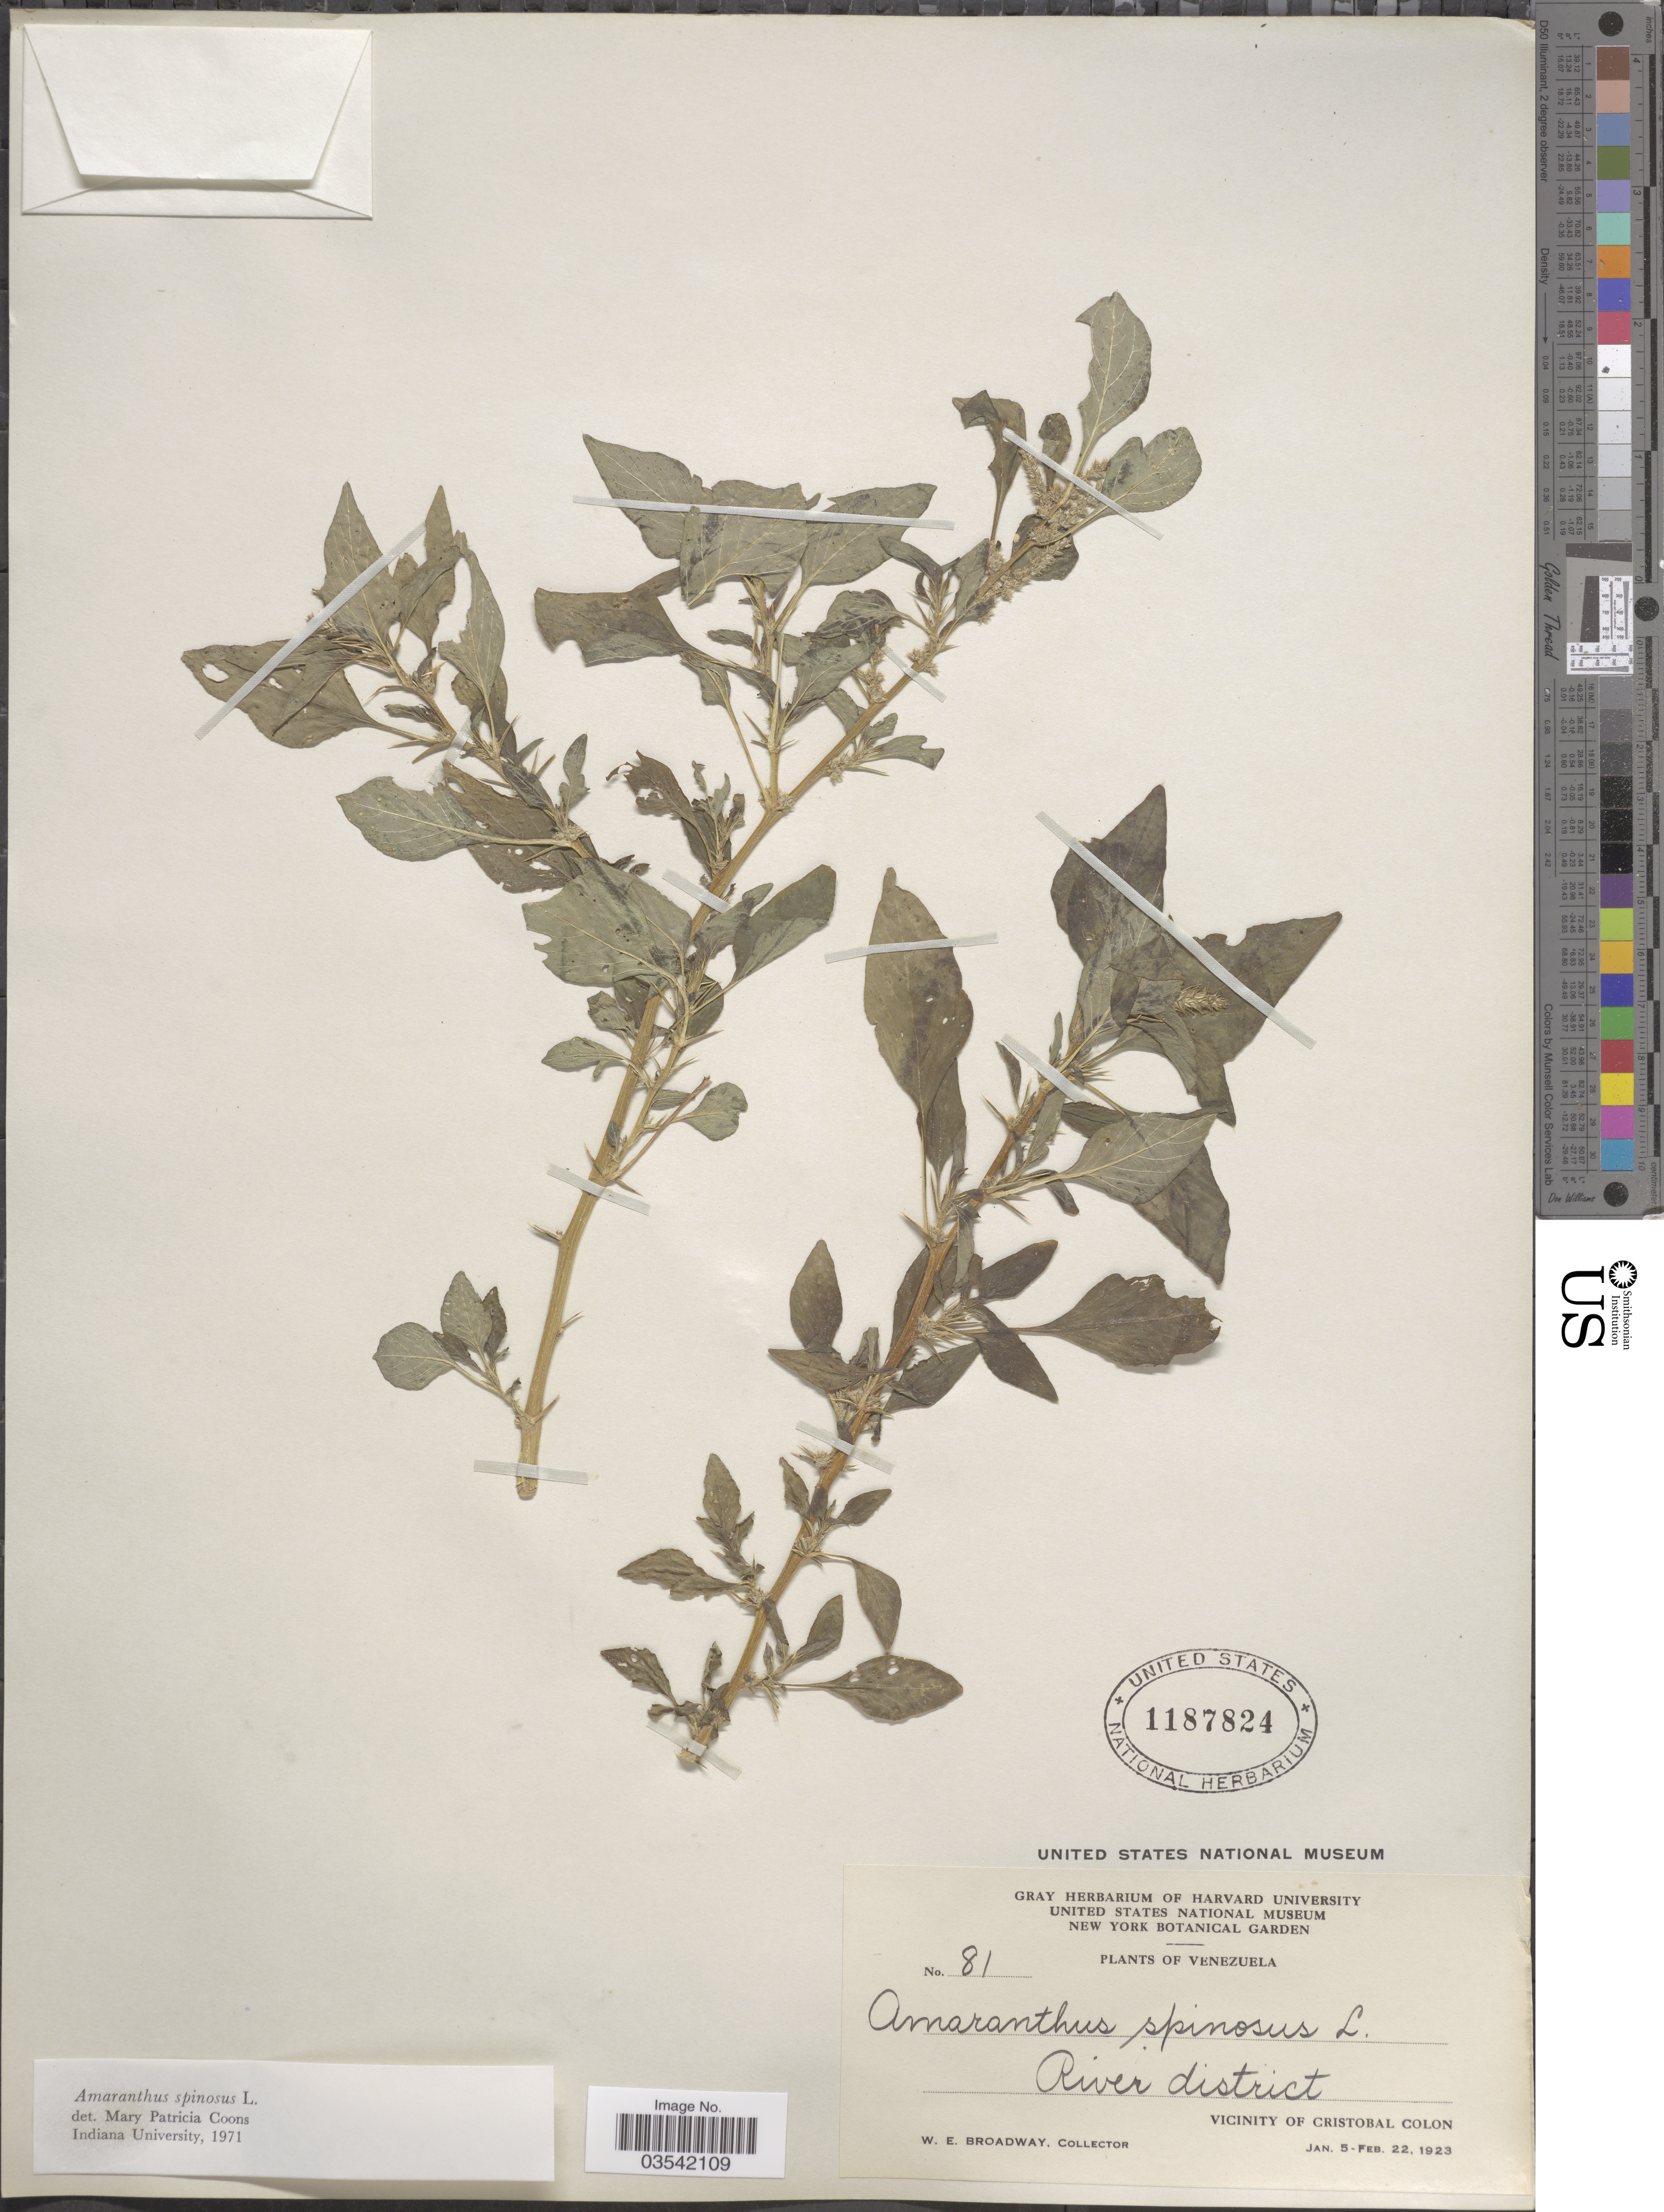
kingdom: Plantae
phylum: Tracheophyta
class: Magnoliopsida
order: Caryophyllales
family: Amaranthaceae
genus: Amaranthus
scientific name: Amaranthus spinosus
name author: L.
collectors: W. E. Broadway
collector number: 81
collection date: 1923-01-05/1923-02-22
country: Venezuela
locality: River district. Vicinity of Cristobal Colon.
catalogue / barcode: US 1187824